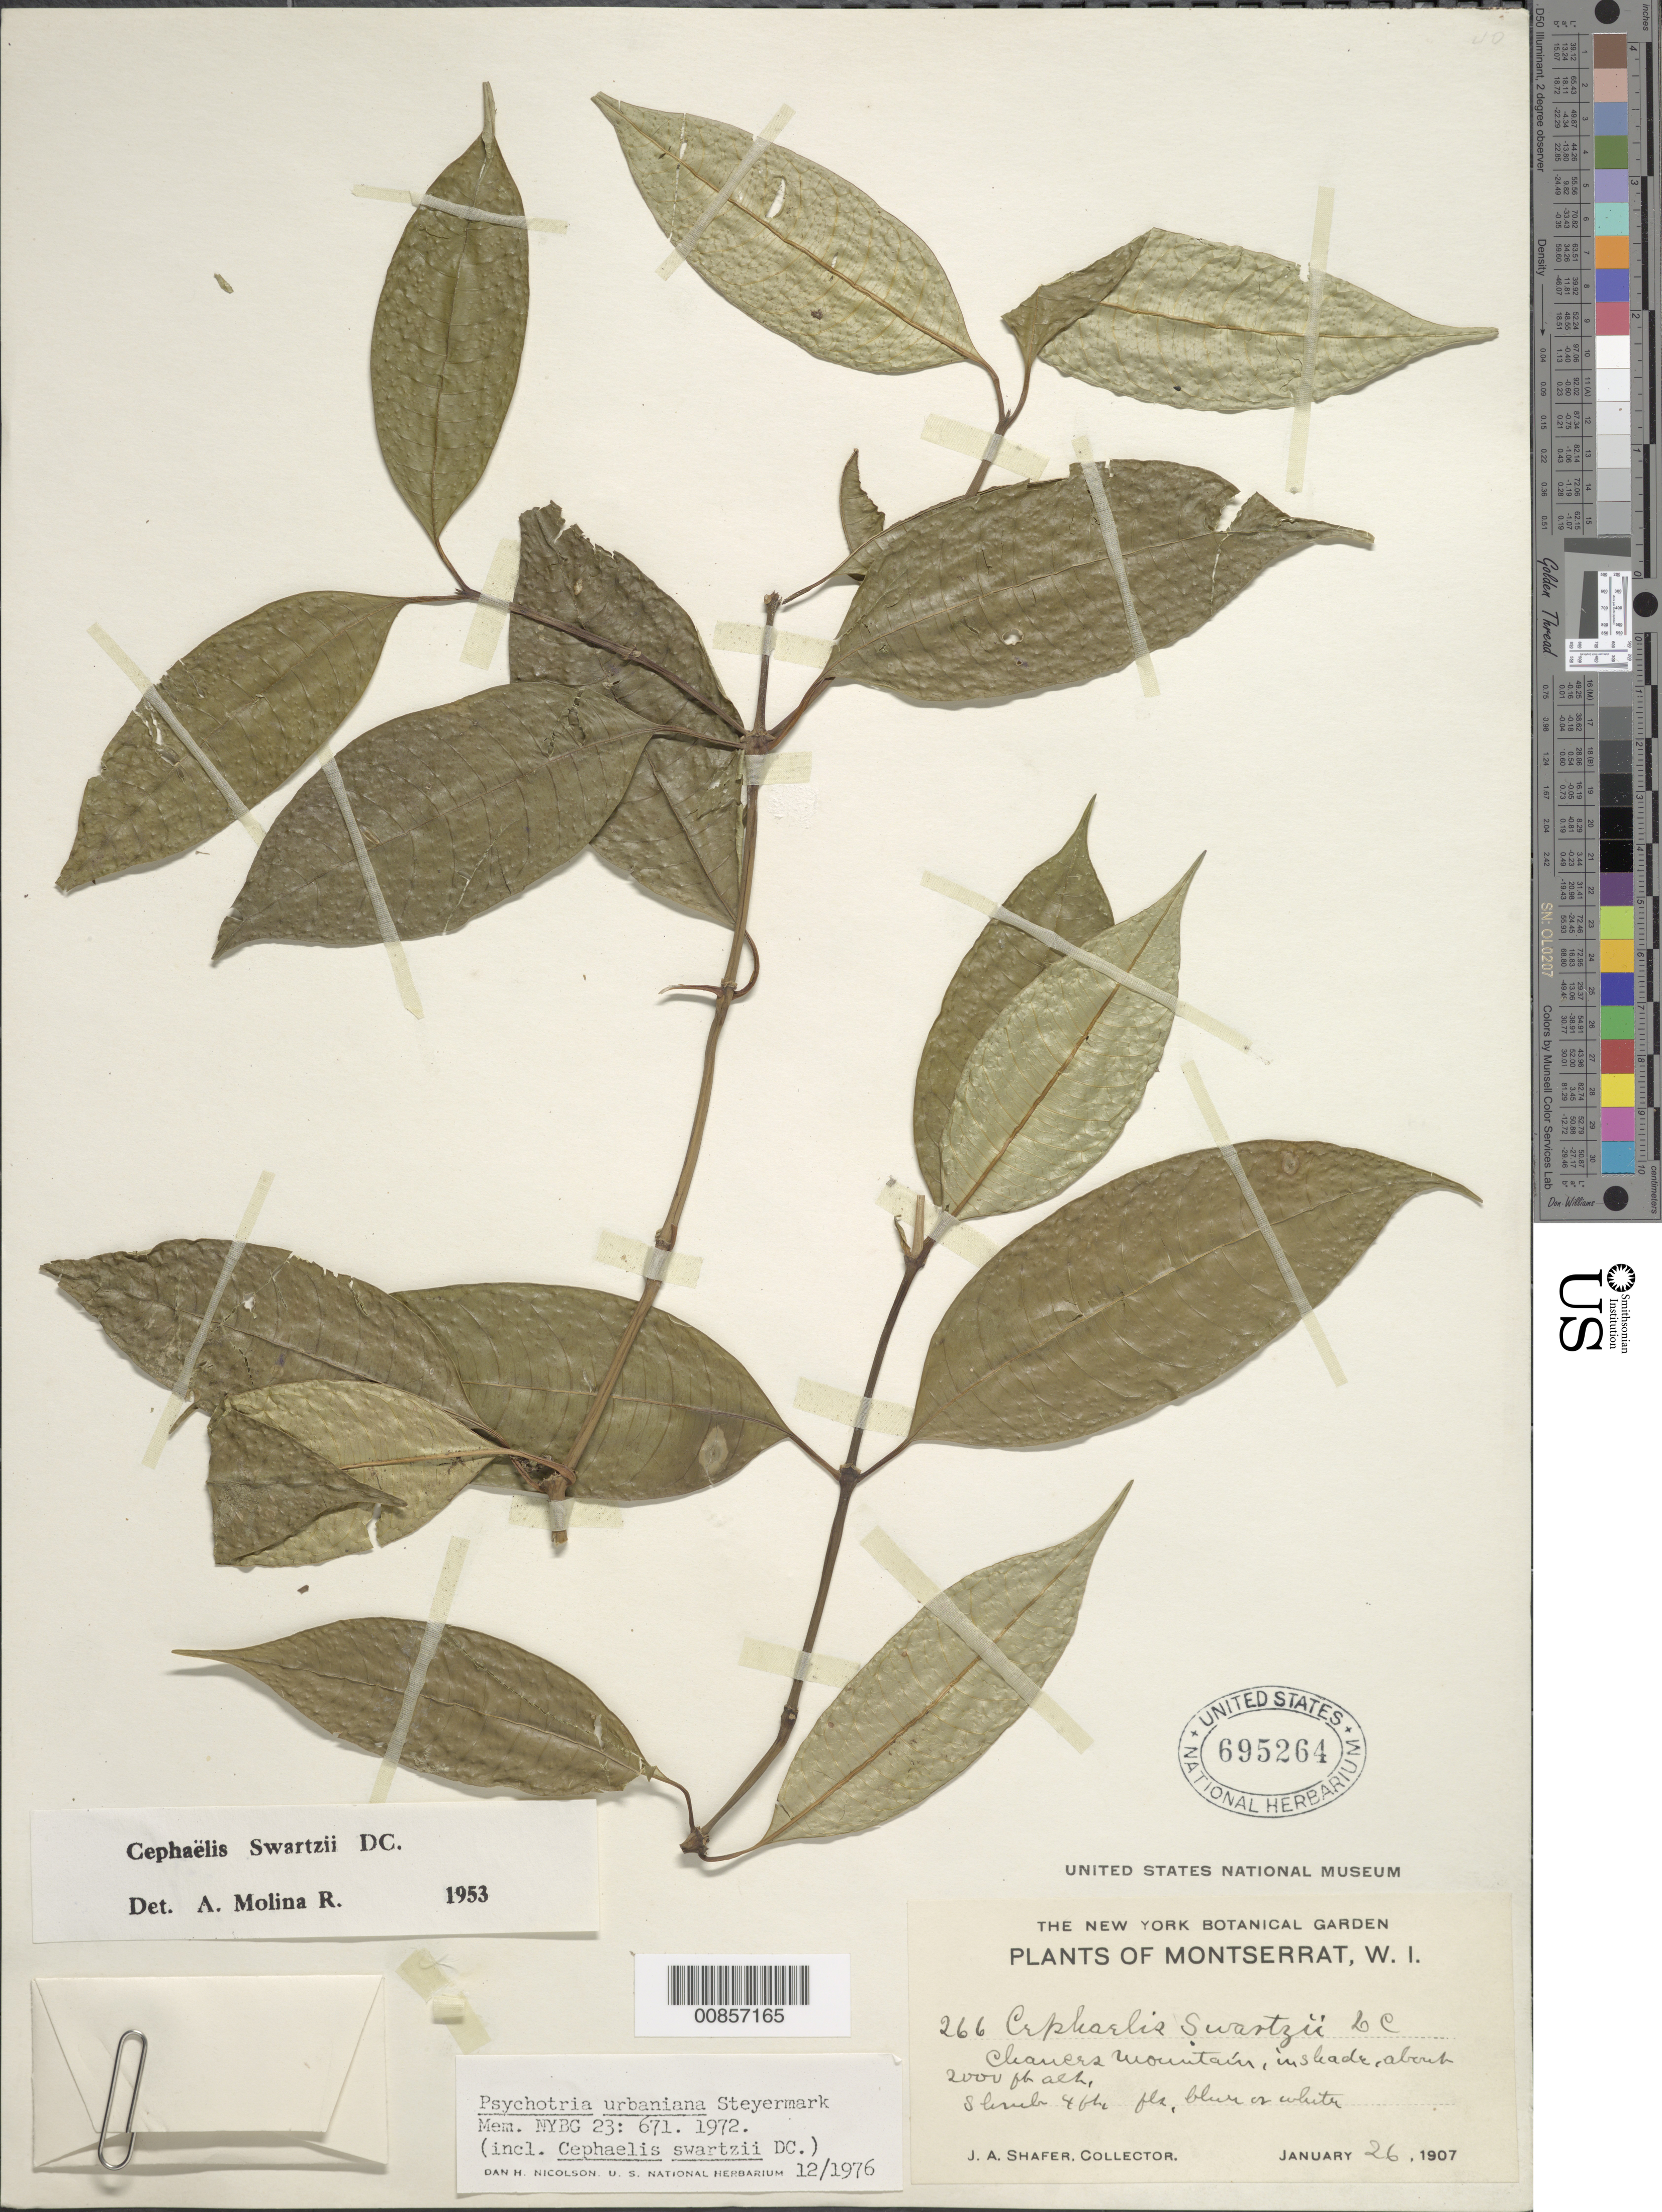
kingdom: Plantae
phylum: Tracheophyta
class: Magnoliopsida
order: Gentianales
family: Rubiaceae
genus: Psychotria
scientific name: Psychotria urbaniana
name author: Steyerm.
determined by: Nicolson, Dan H.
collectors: J. A. Shafer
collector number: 266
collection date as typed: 26 Jan 1907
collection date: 1907-01-26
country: Montserrat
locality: Chaners (sp?) Mountain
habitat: Montane. In shade.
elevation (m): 610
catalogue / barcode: US 695264